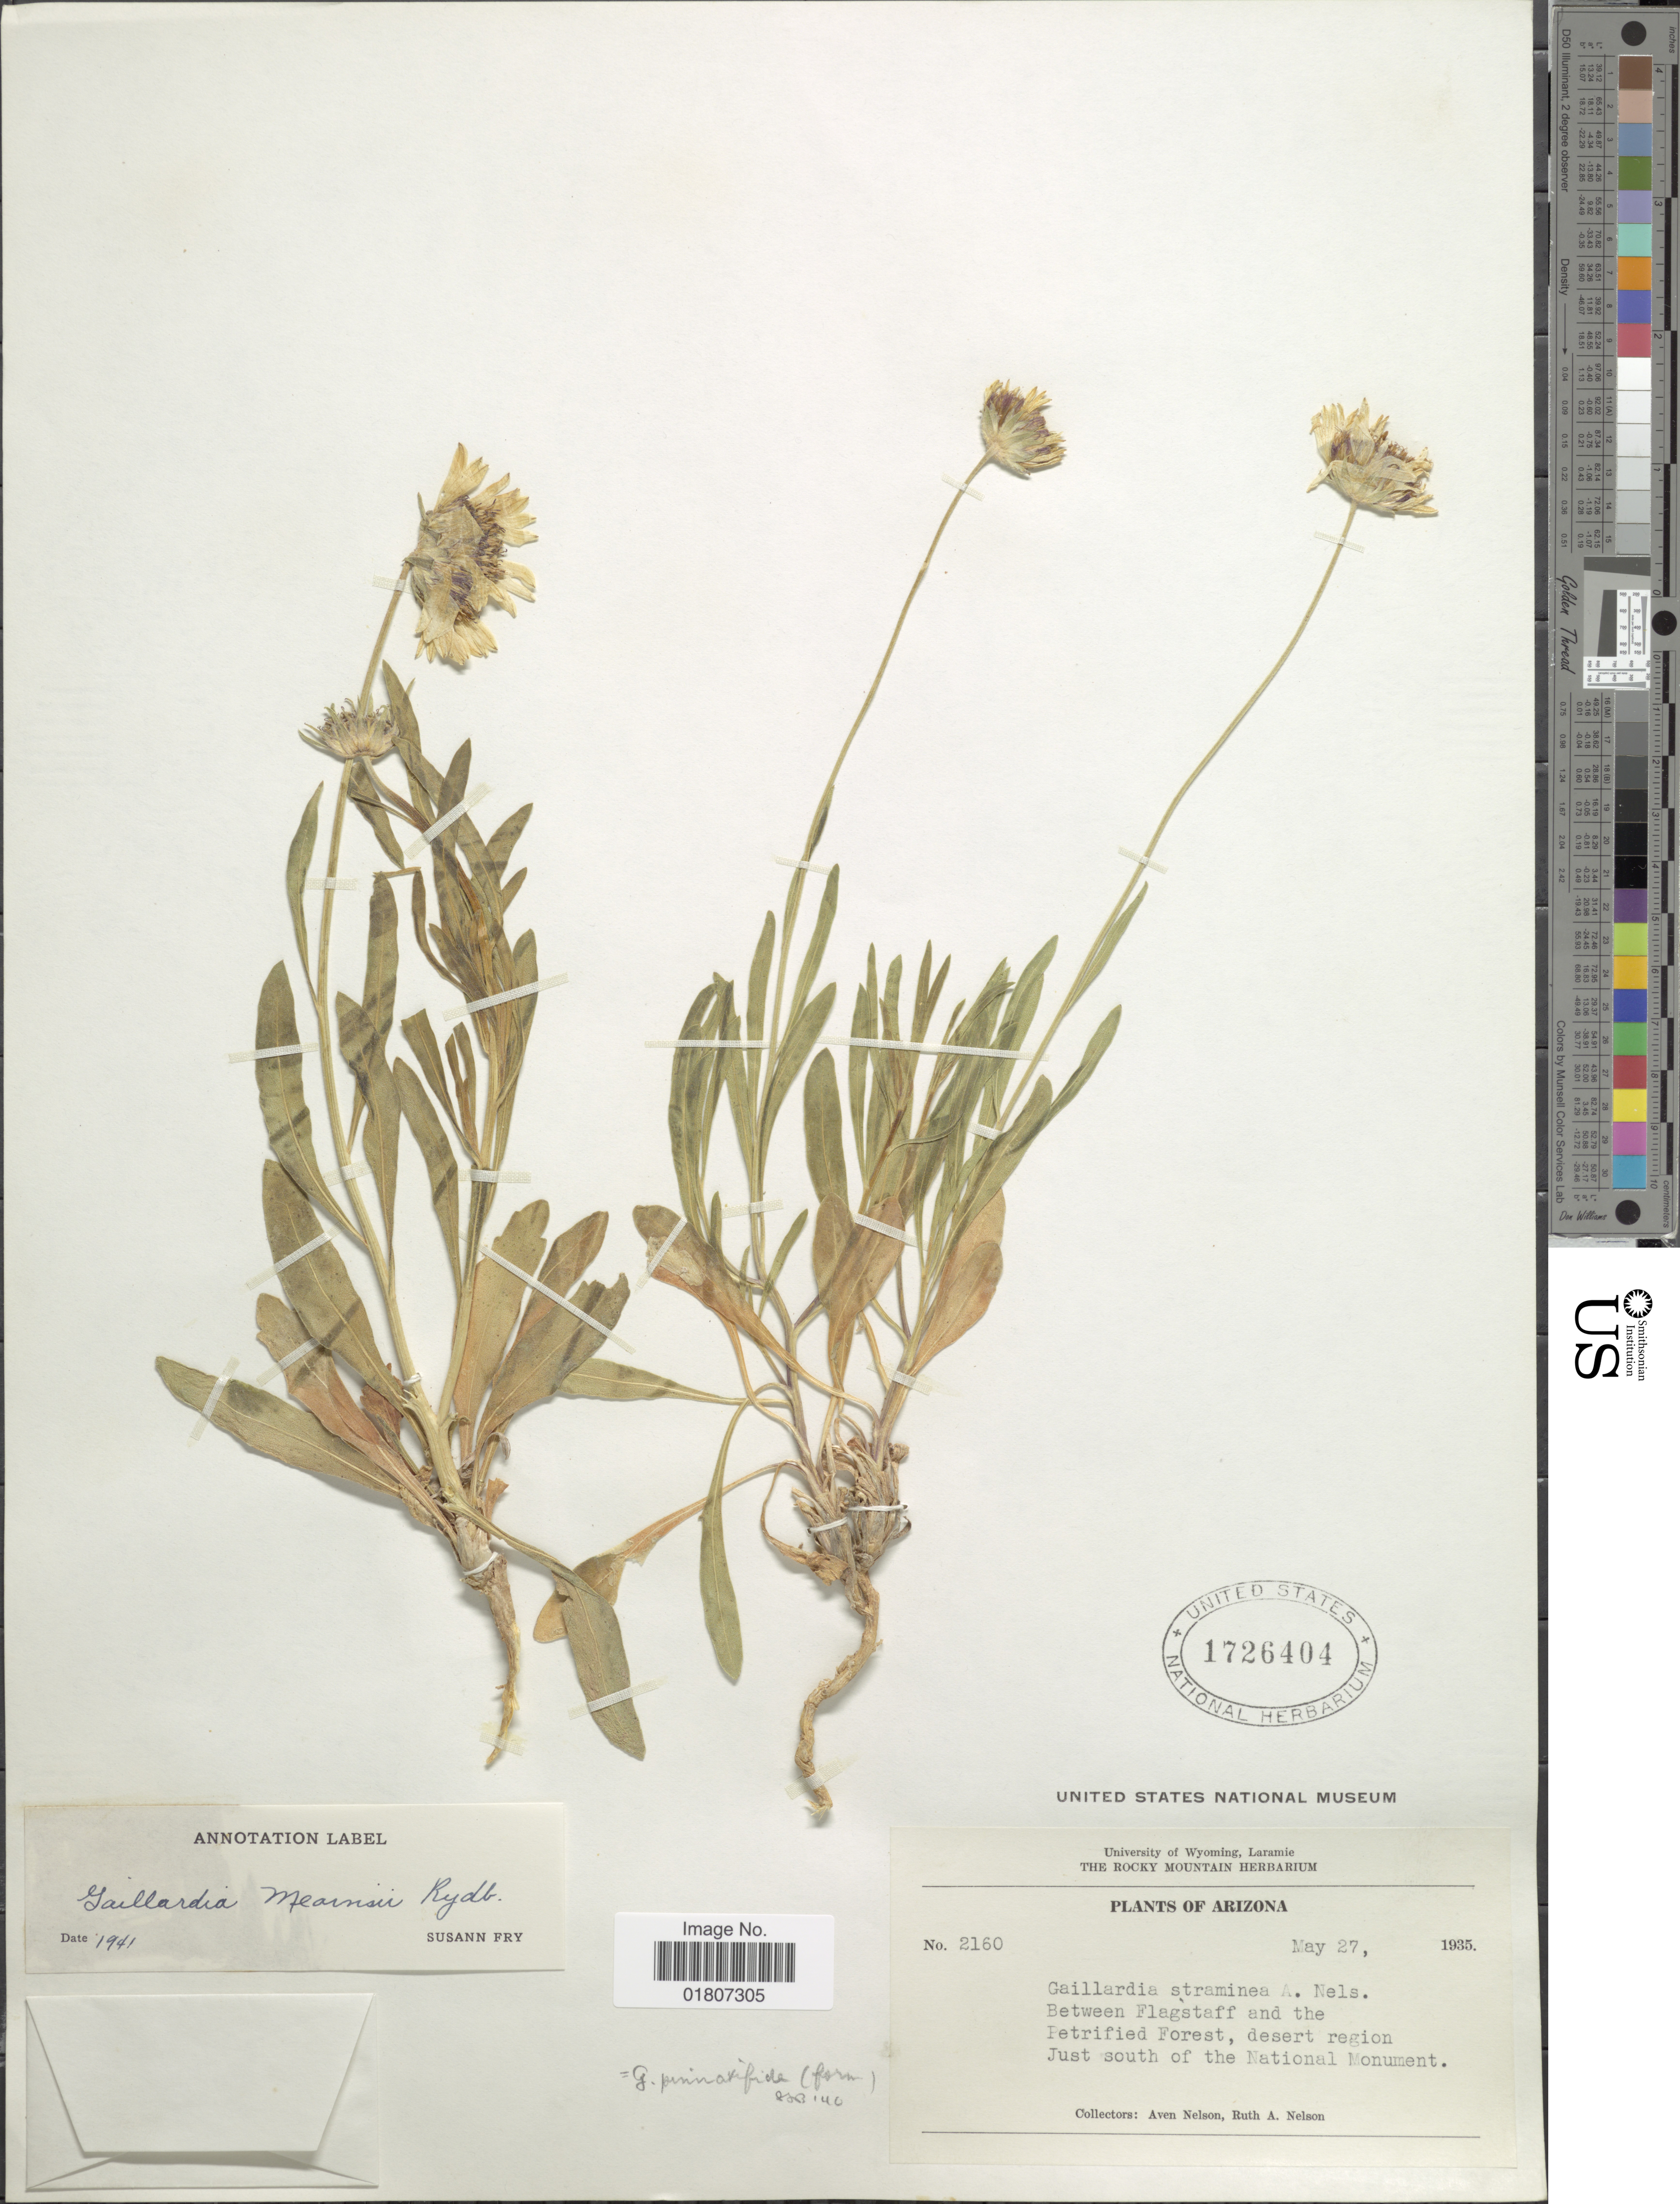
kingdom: Plantae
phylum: Tracheophyta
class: Magnoliopsida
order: Asterales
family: Asteraceae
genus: Gaillardia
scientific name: Gaillardia mearnsii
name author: Rydb.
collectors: A. Nelson & R. A. Nelson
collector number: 2160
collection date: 1935-05-27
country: United States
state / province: Arizona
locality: Between Flagstaff and the Petrified Forest, desert region. Just south of the National Monument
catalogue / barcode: US 1726404